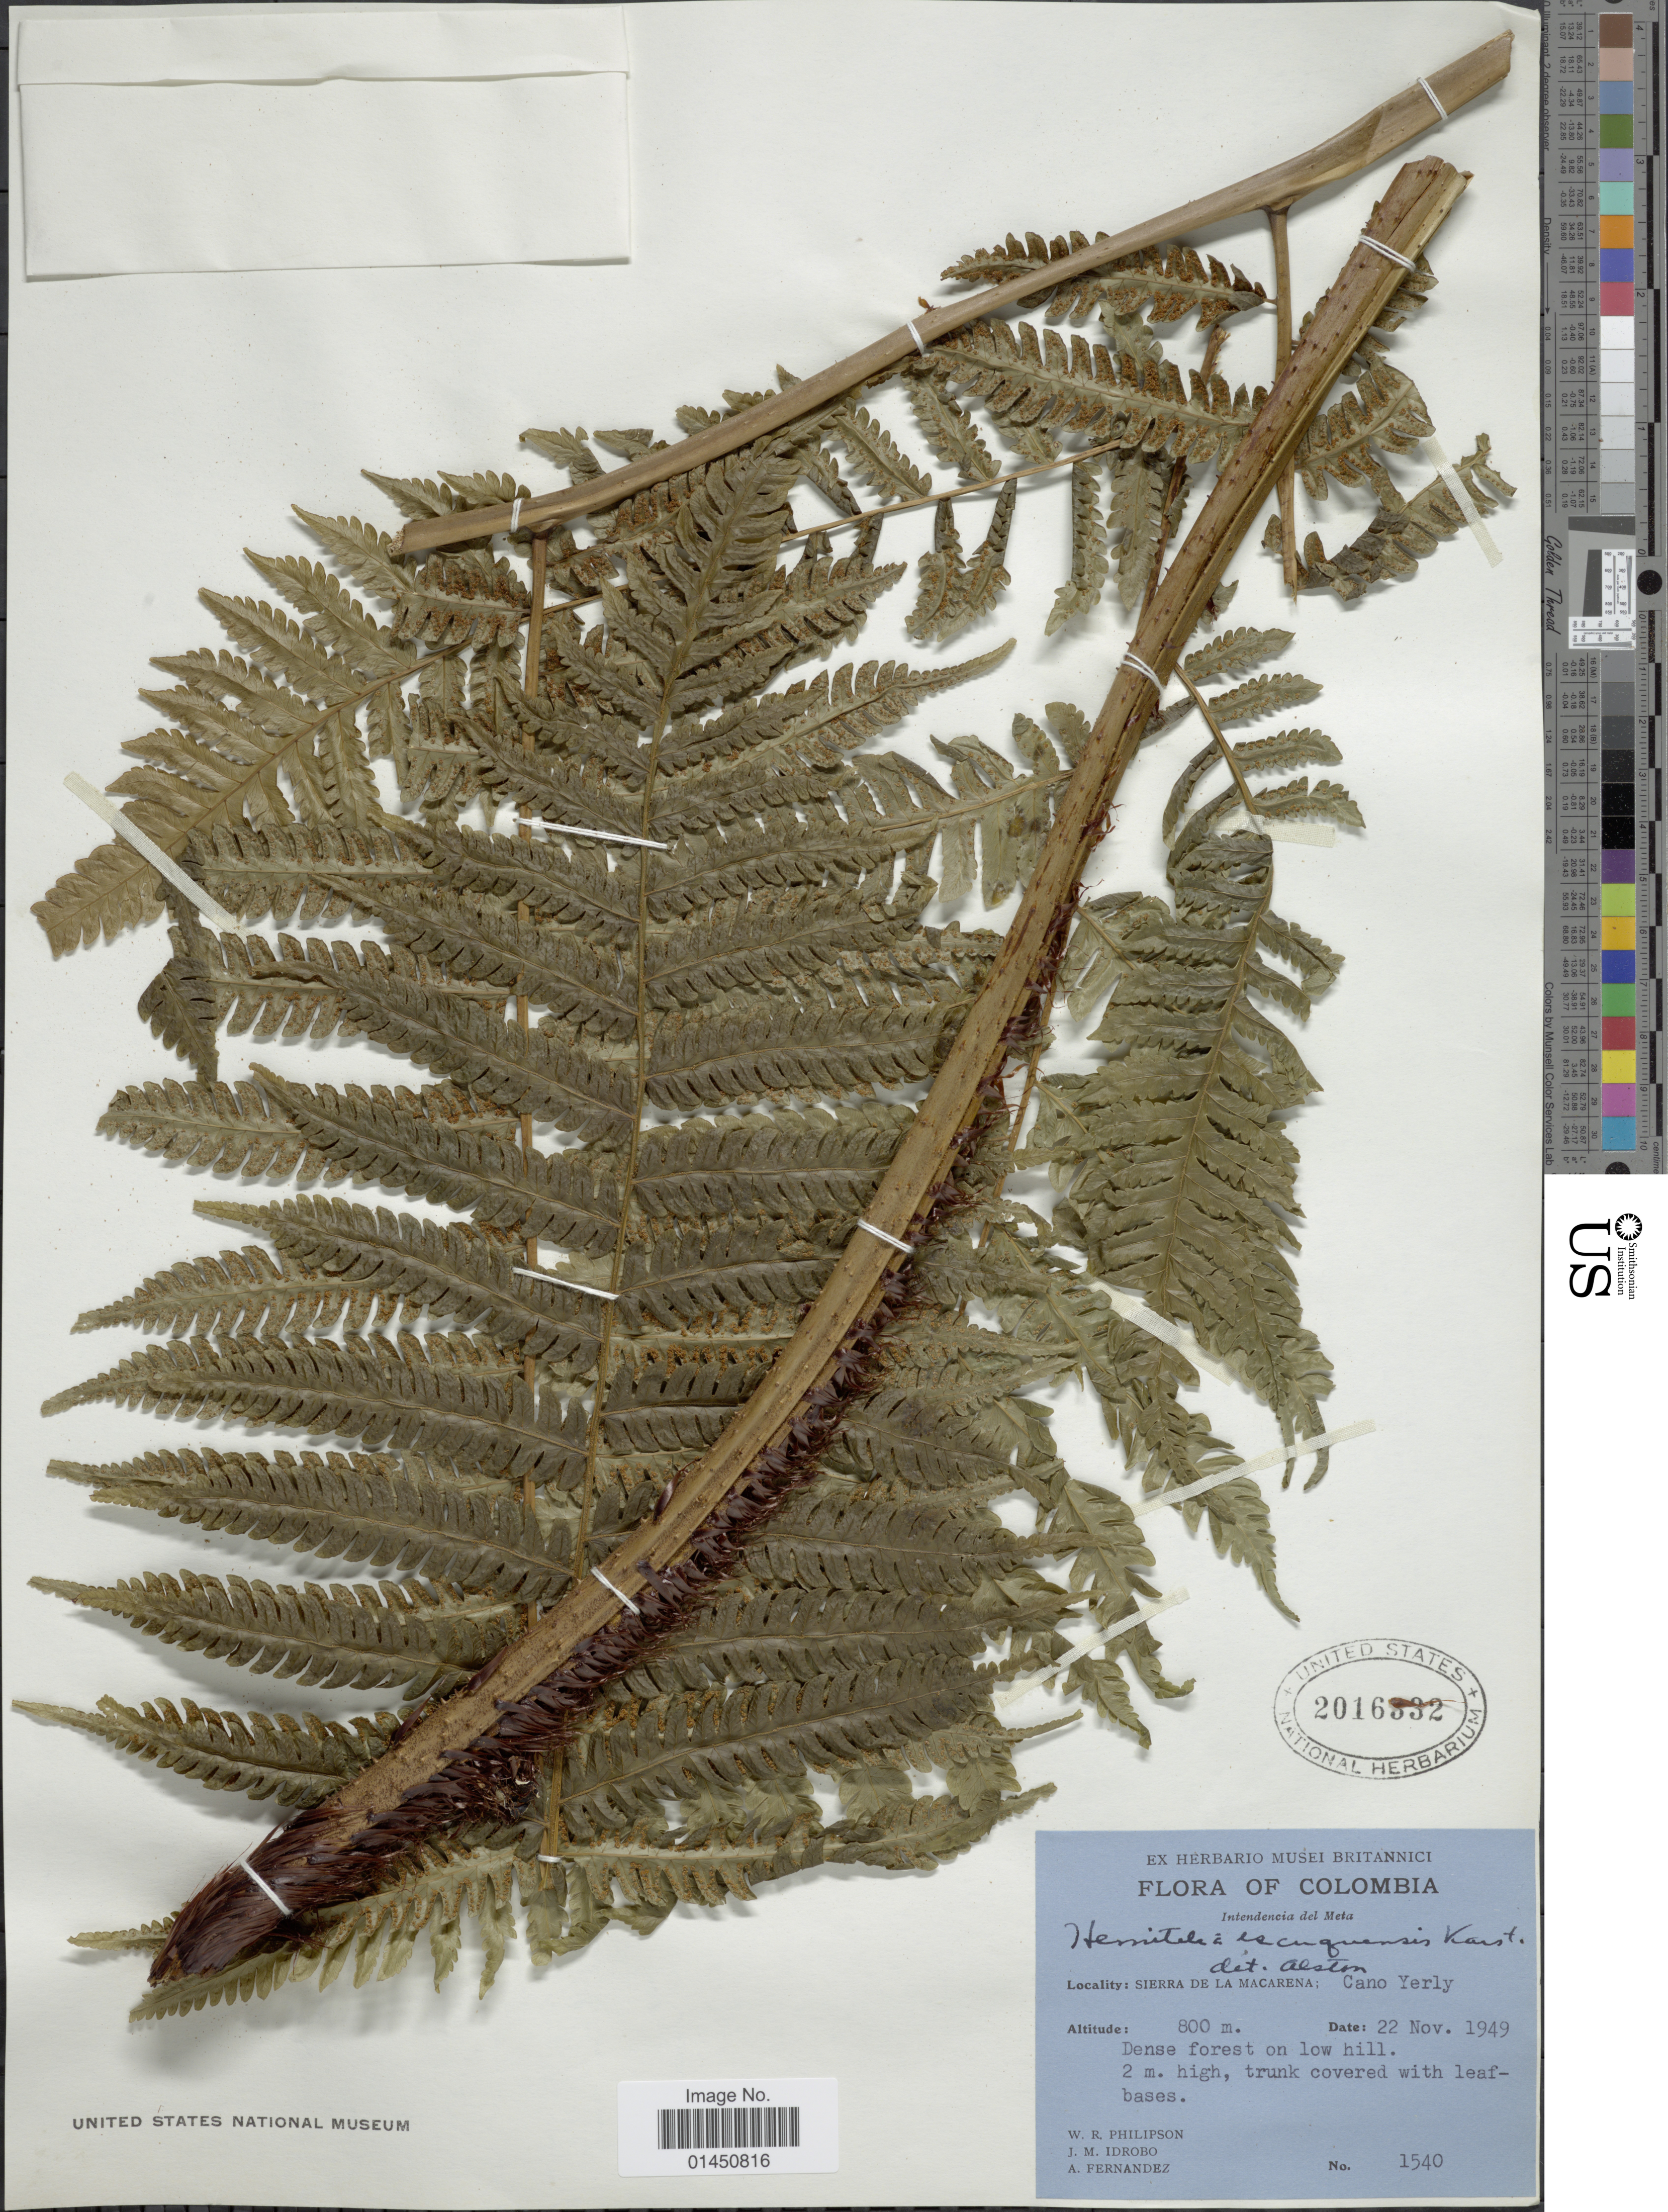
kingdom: Plantae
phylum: Tracheophyta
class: Polypodiopsida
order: Cyatheales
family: Cyatheaceae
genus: Cyathea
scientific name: Cyathea andina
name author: Domin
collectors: W. R. Philipson, J. M. Idrobo & A. Fernandez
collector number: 1540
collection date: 1949-11-22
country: Colombia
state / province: Meta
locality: Intendencia del Meta, Sierra de la Macarena: Cano Yerly.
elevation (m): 800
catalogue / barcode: US 2016332